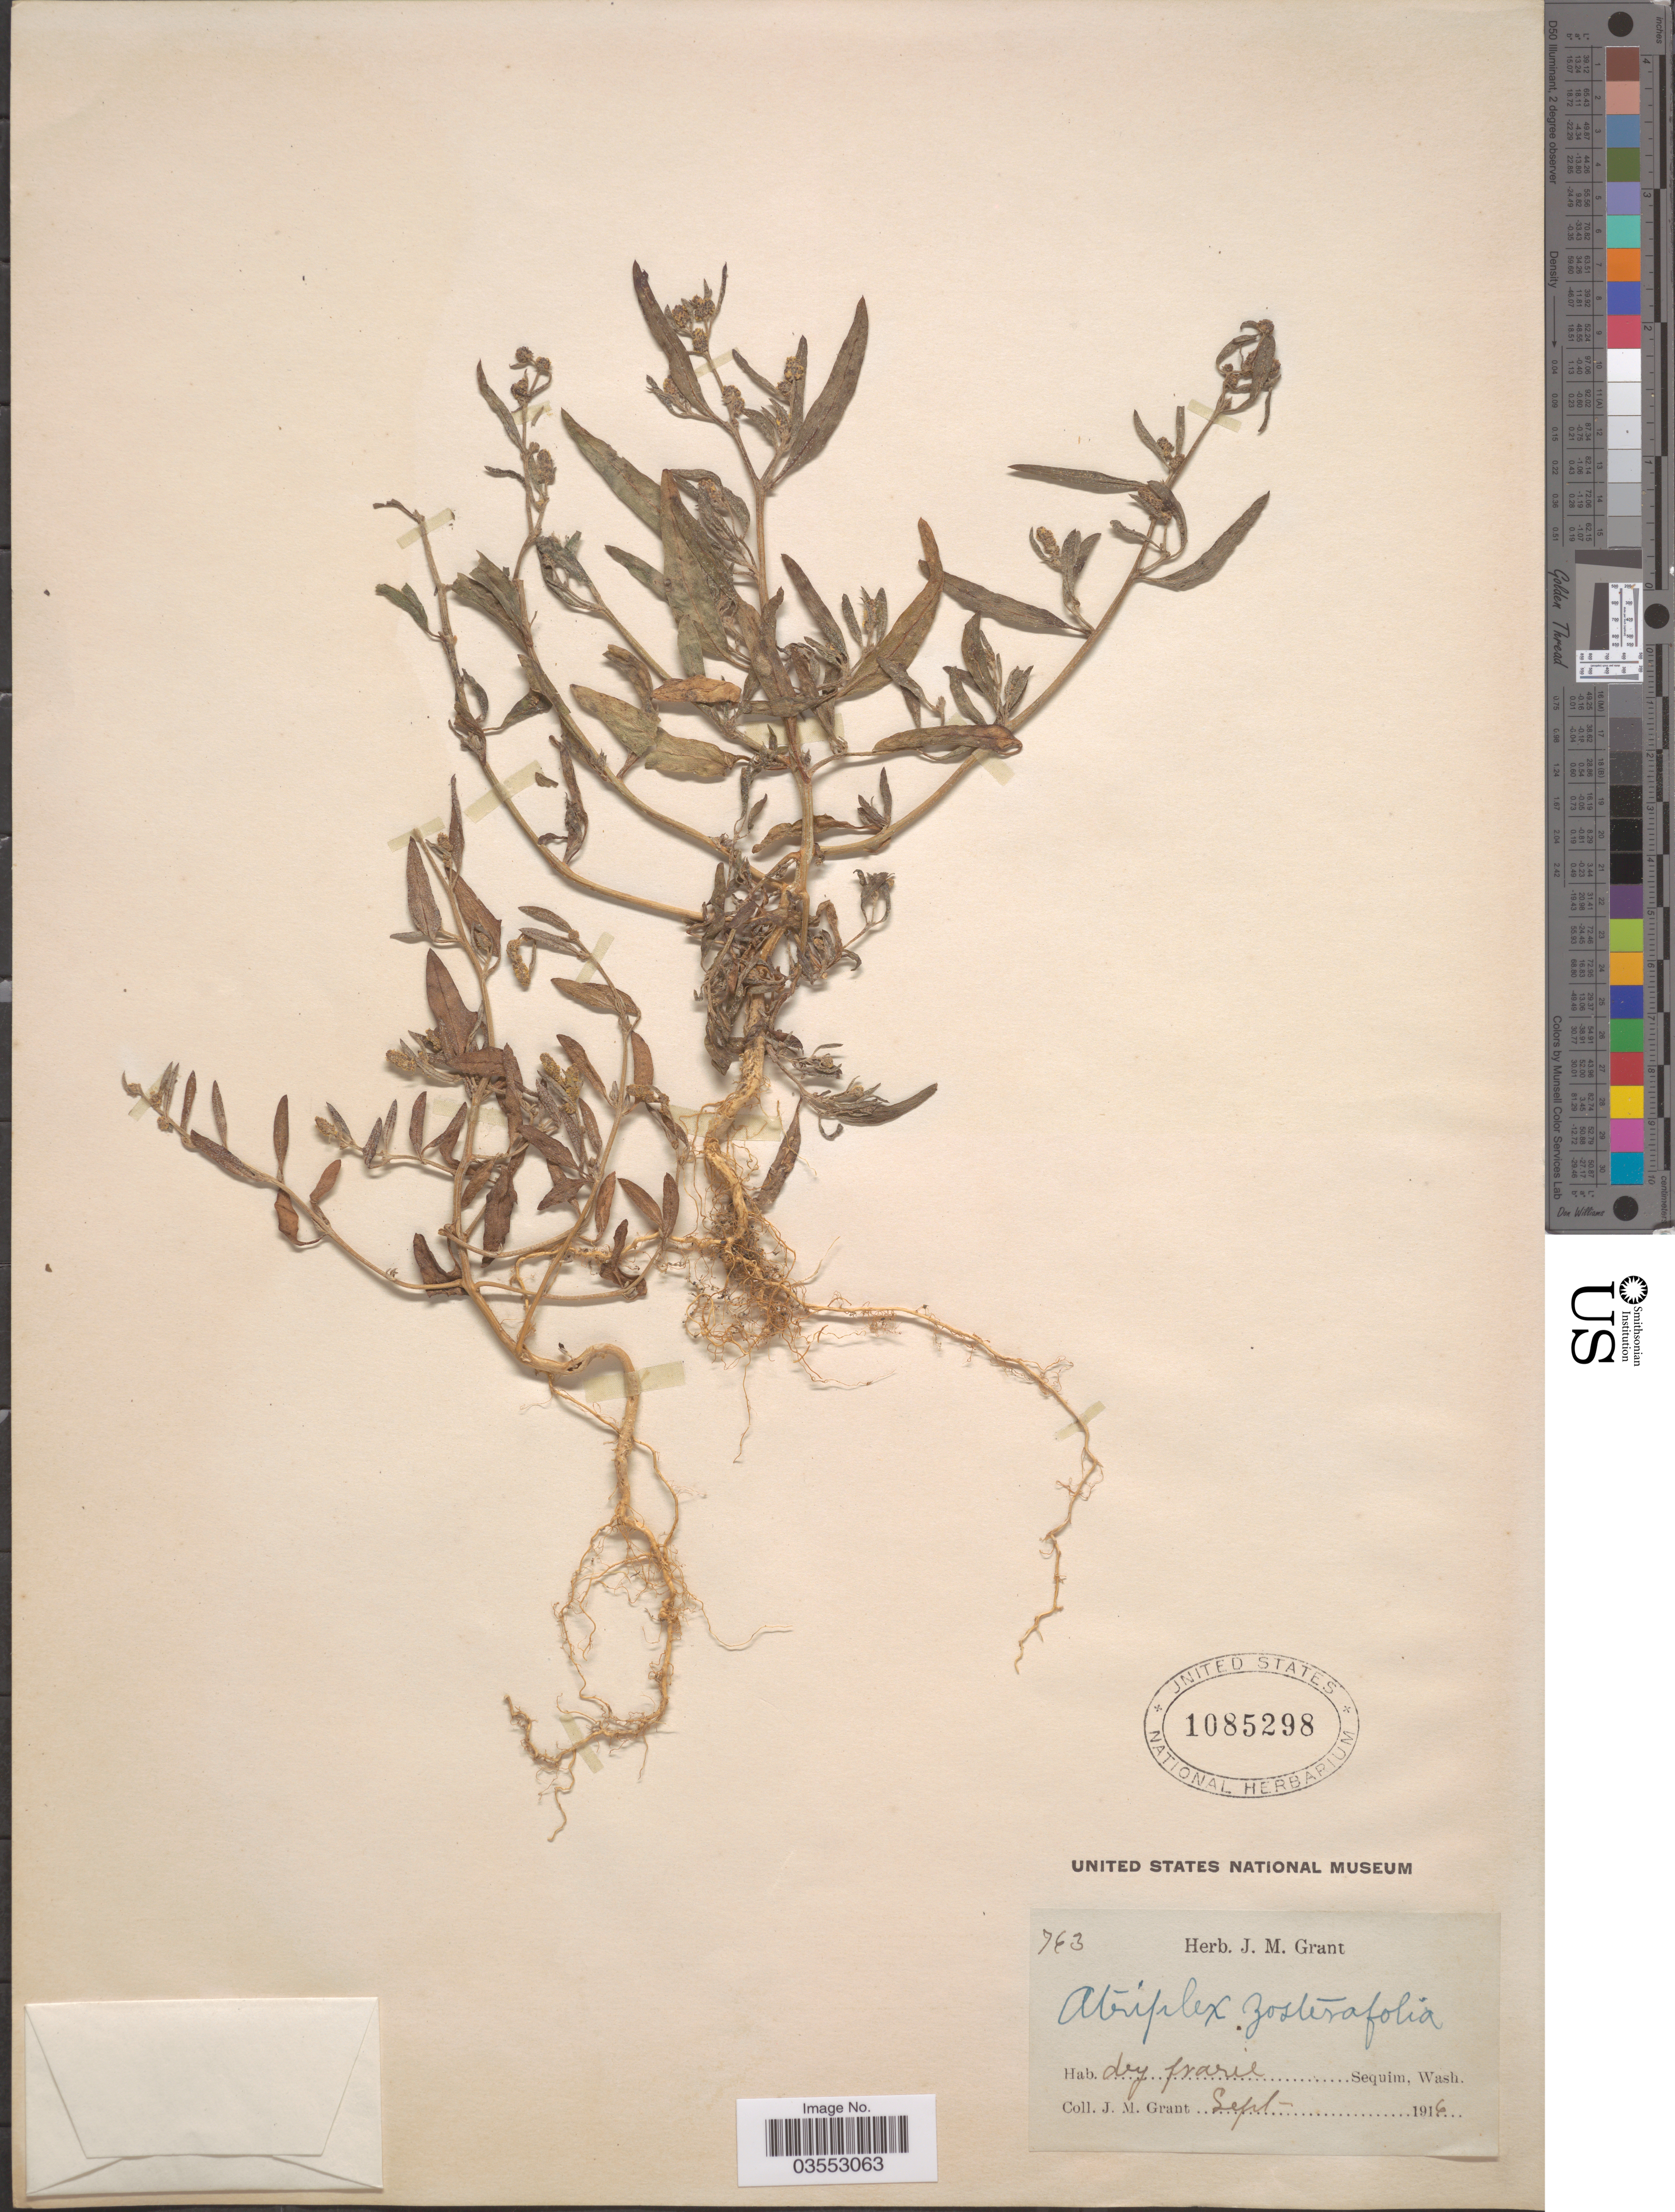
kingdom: Plantae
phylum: Tracheophyta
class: Magnoliopsida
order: Caryophyllales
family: Amaranthaceae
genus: Atriplex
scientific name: Atriplex zosterifolia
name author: (Hook.) S. Watson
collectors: J. M. Grant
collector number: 763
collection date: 1916-09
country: United States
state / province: Washington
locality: Sequim.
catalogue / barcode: US 1085298